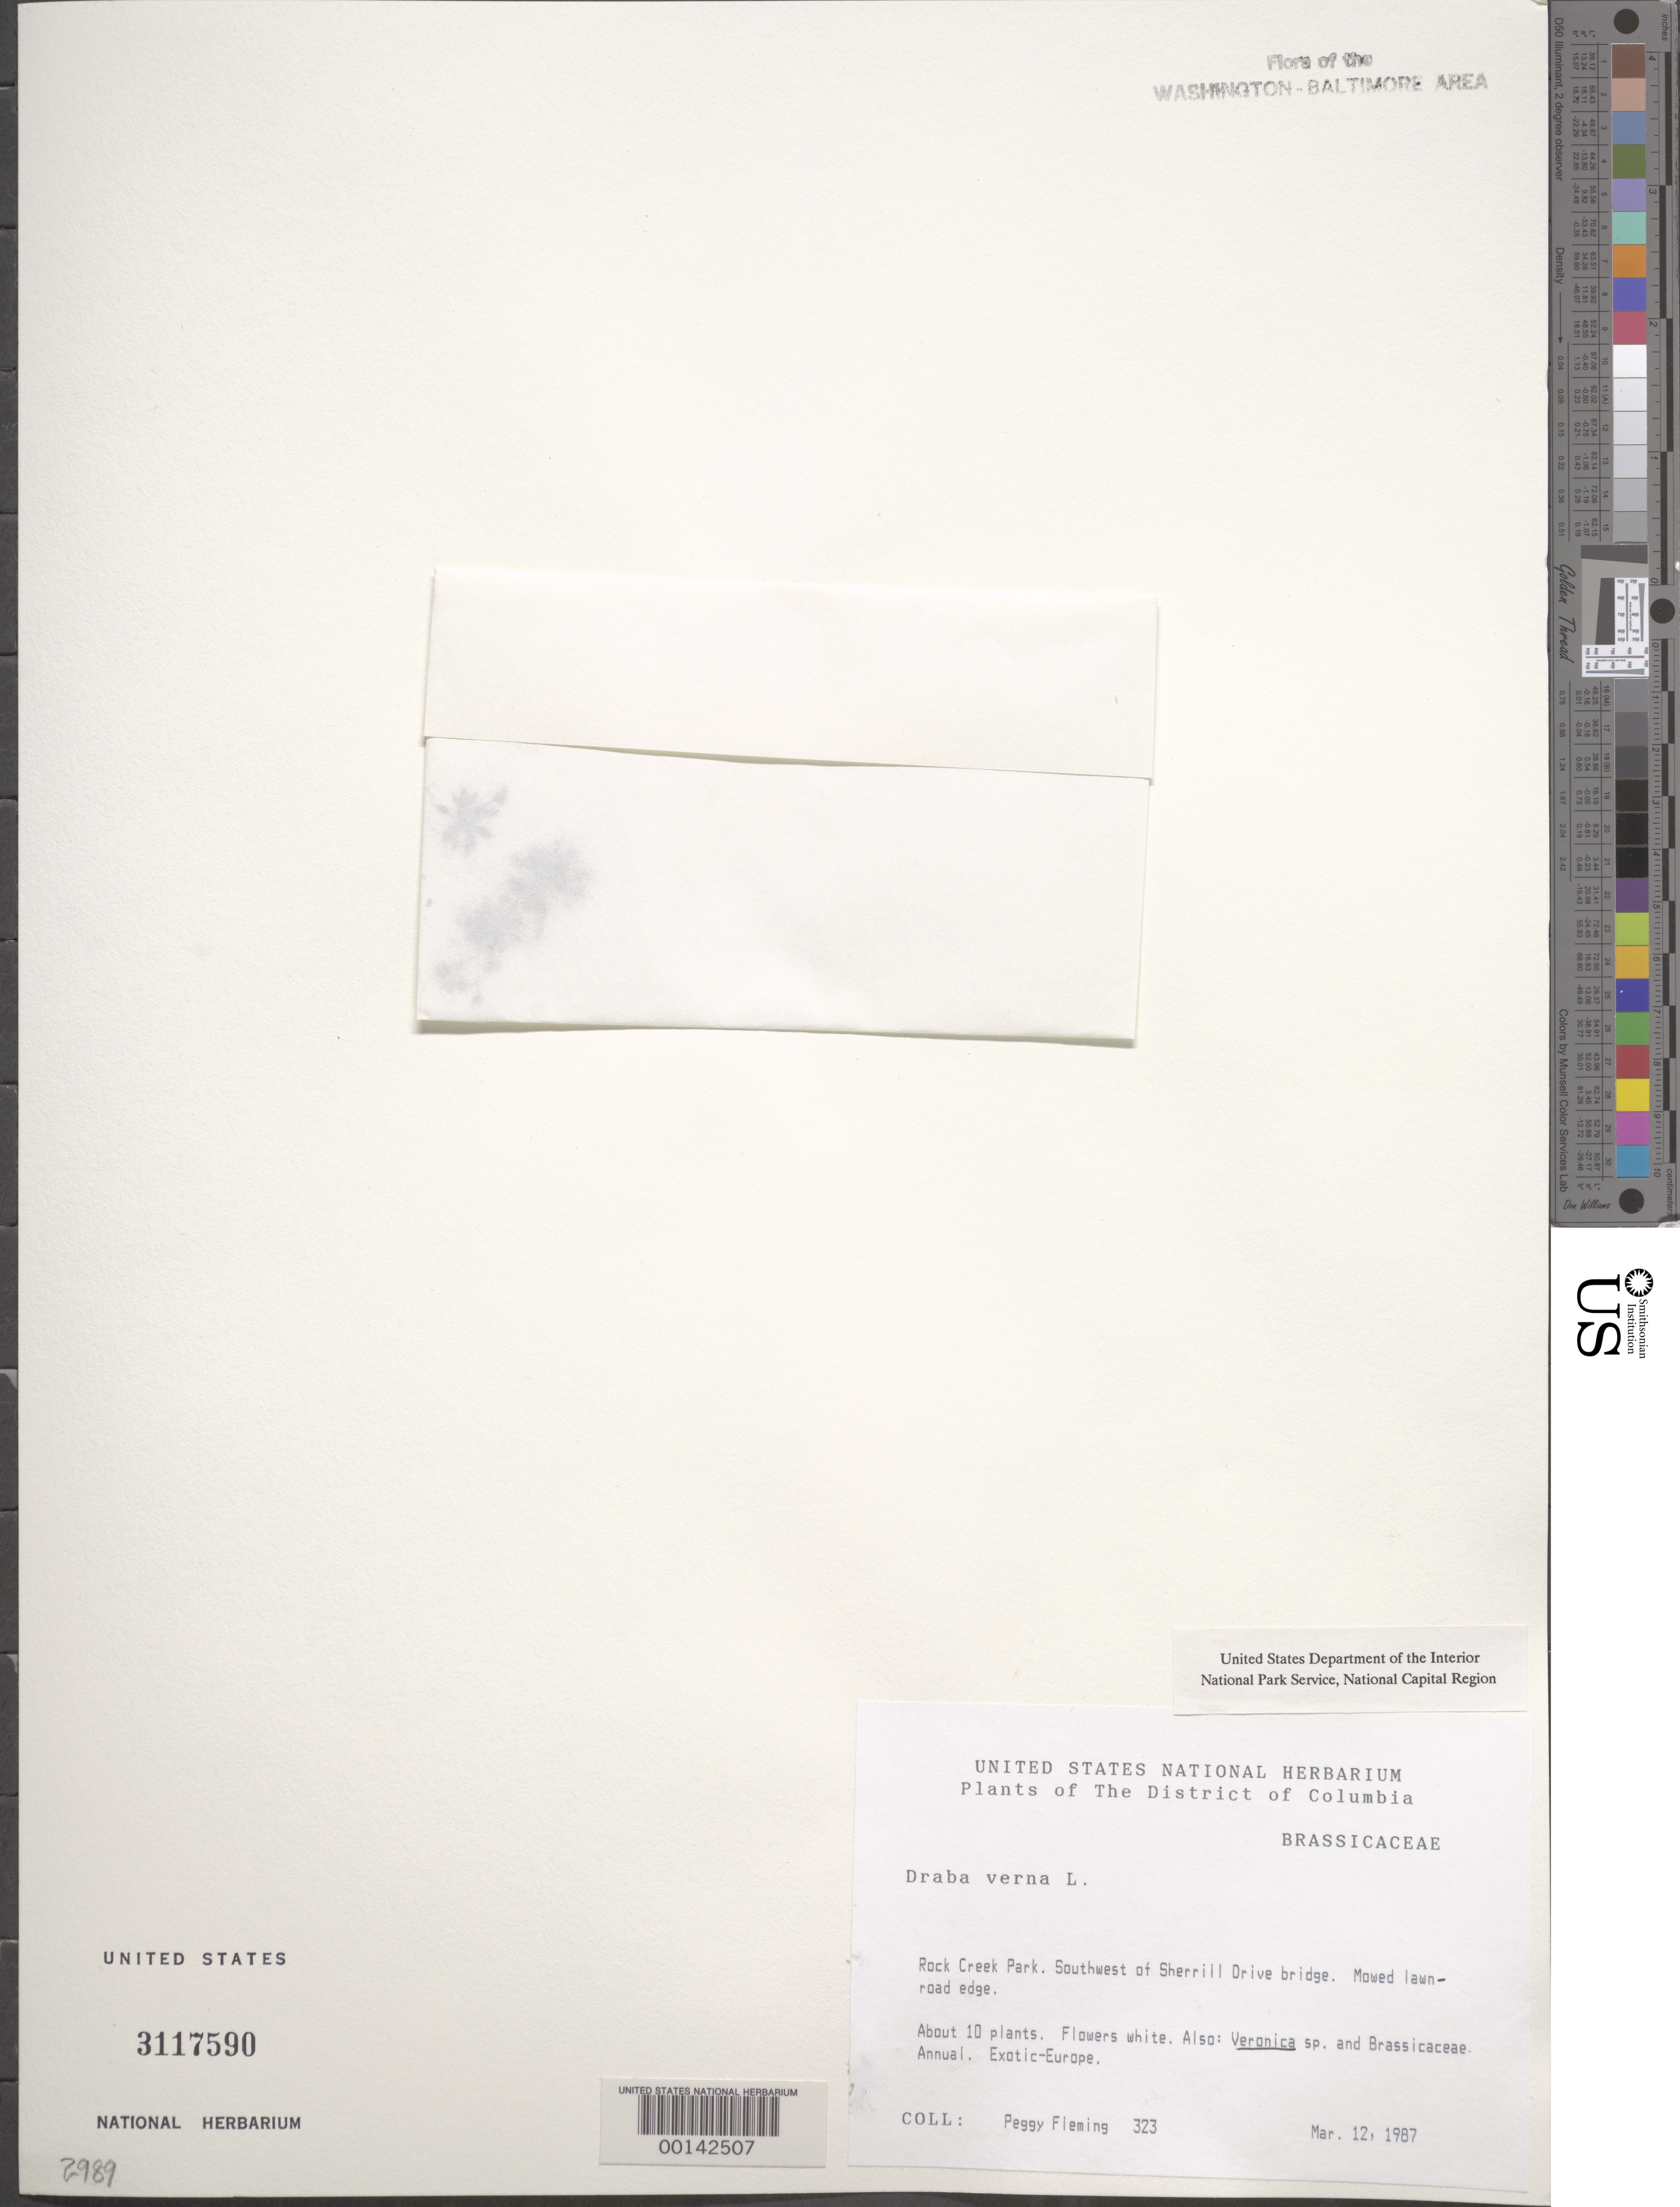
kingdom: Plantae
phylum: Tracheophyta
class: Magnoliopsida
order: Brassicales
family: Brassicaceae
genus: Draba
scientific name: Draba verna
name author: L.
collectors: P. Fleming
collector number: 323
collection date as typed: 12 Mar 1987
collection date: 1987-03-12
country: United States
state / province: District of Columbia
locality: Rock Creek Park. Southwest of Sherrill Drive Bridge. Rock Creek Park & vicinity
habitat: Mowed lawn road edge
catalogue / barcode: US 3117590